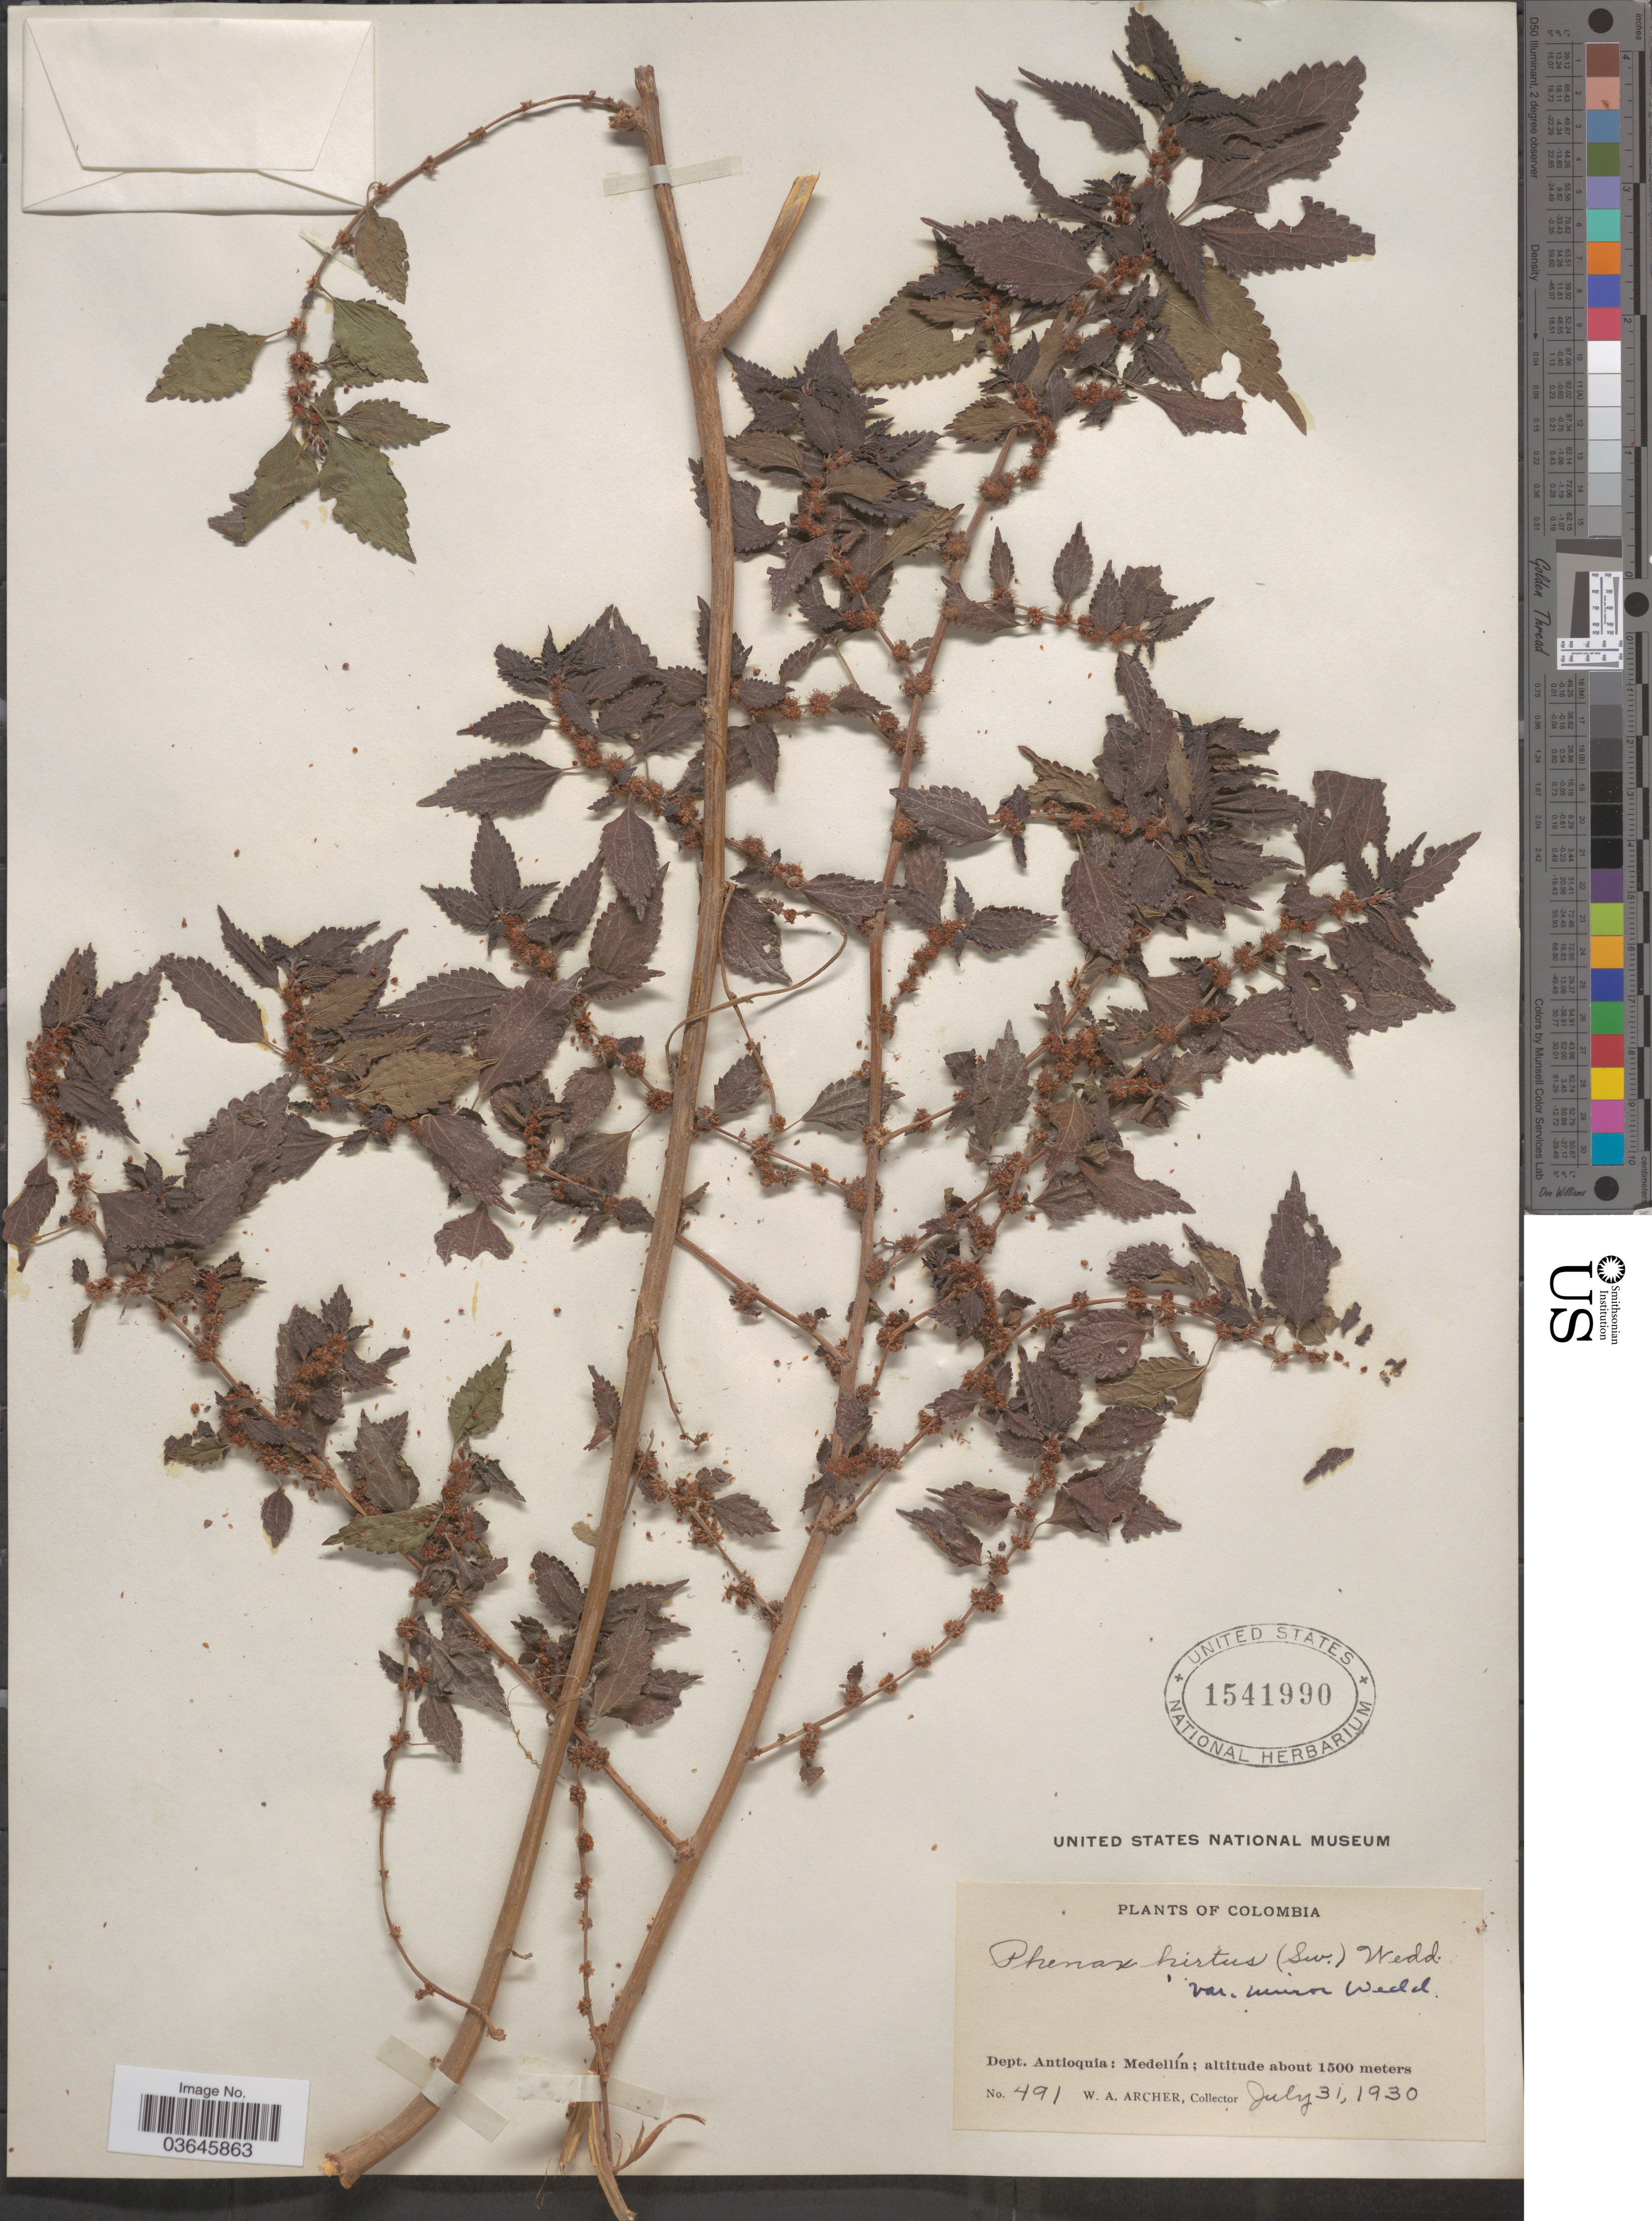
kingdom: Plantae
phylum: Tracheophyta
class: Magnoliopsida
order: Rosales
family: Urticaceae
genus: Phenax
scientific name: Phenax hirtus var. minor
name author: Wedd.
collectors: W. Archer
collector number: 491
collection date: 1930-07-31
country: Colombia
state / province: Antioquia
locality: Dept. Antioquia: Medellín.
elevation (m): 1500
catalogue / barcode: US 1541990